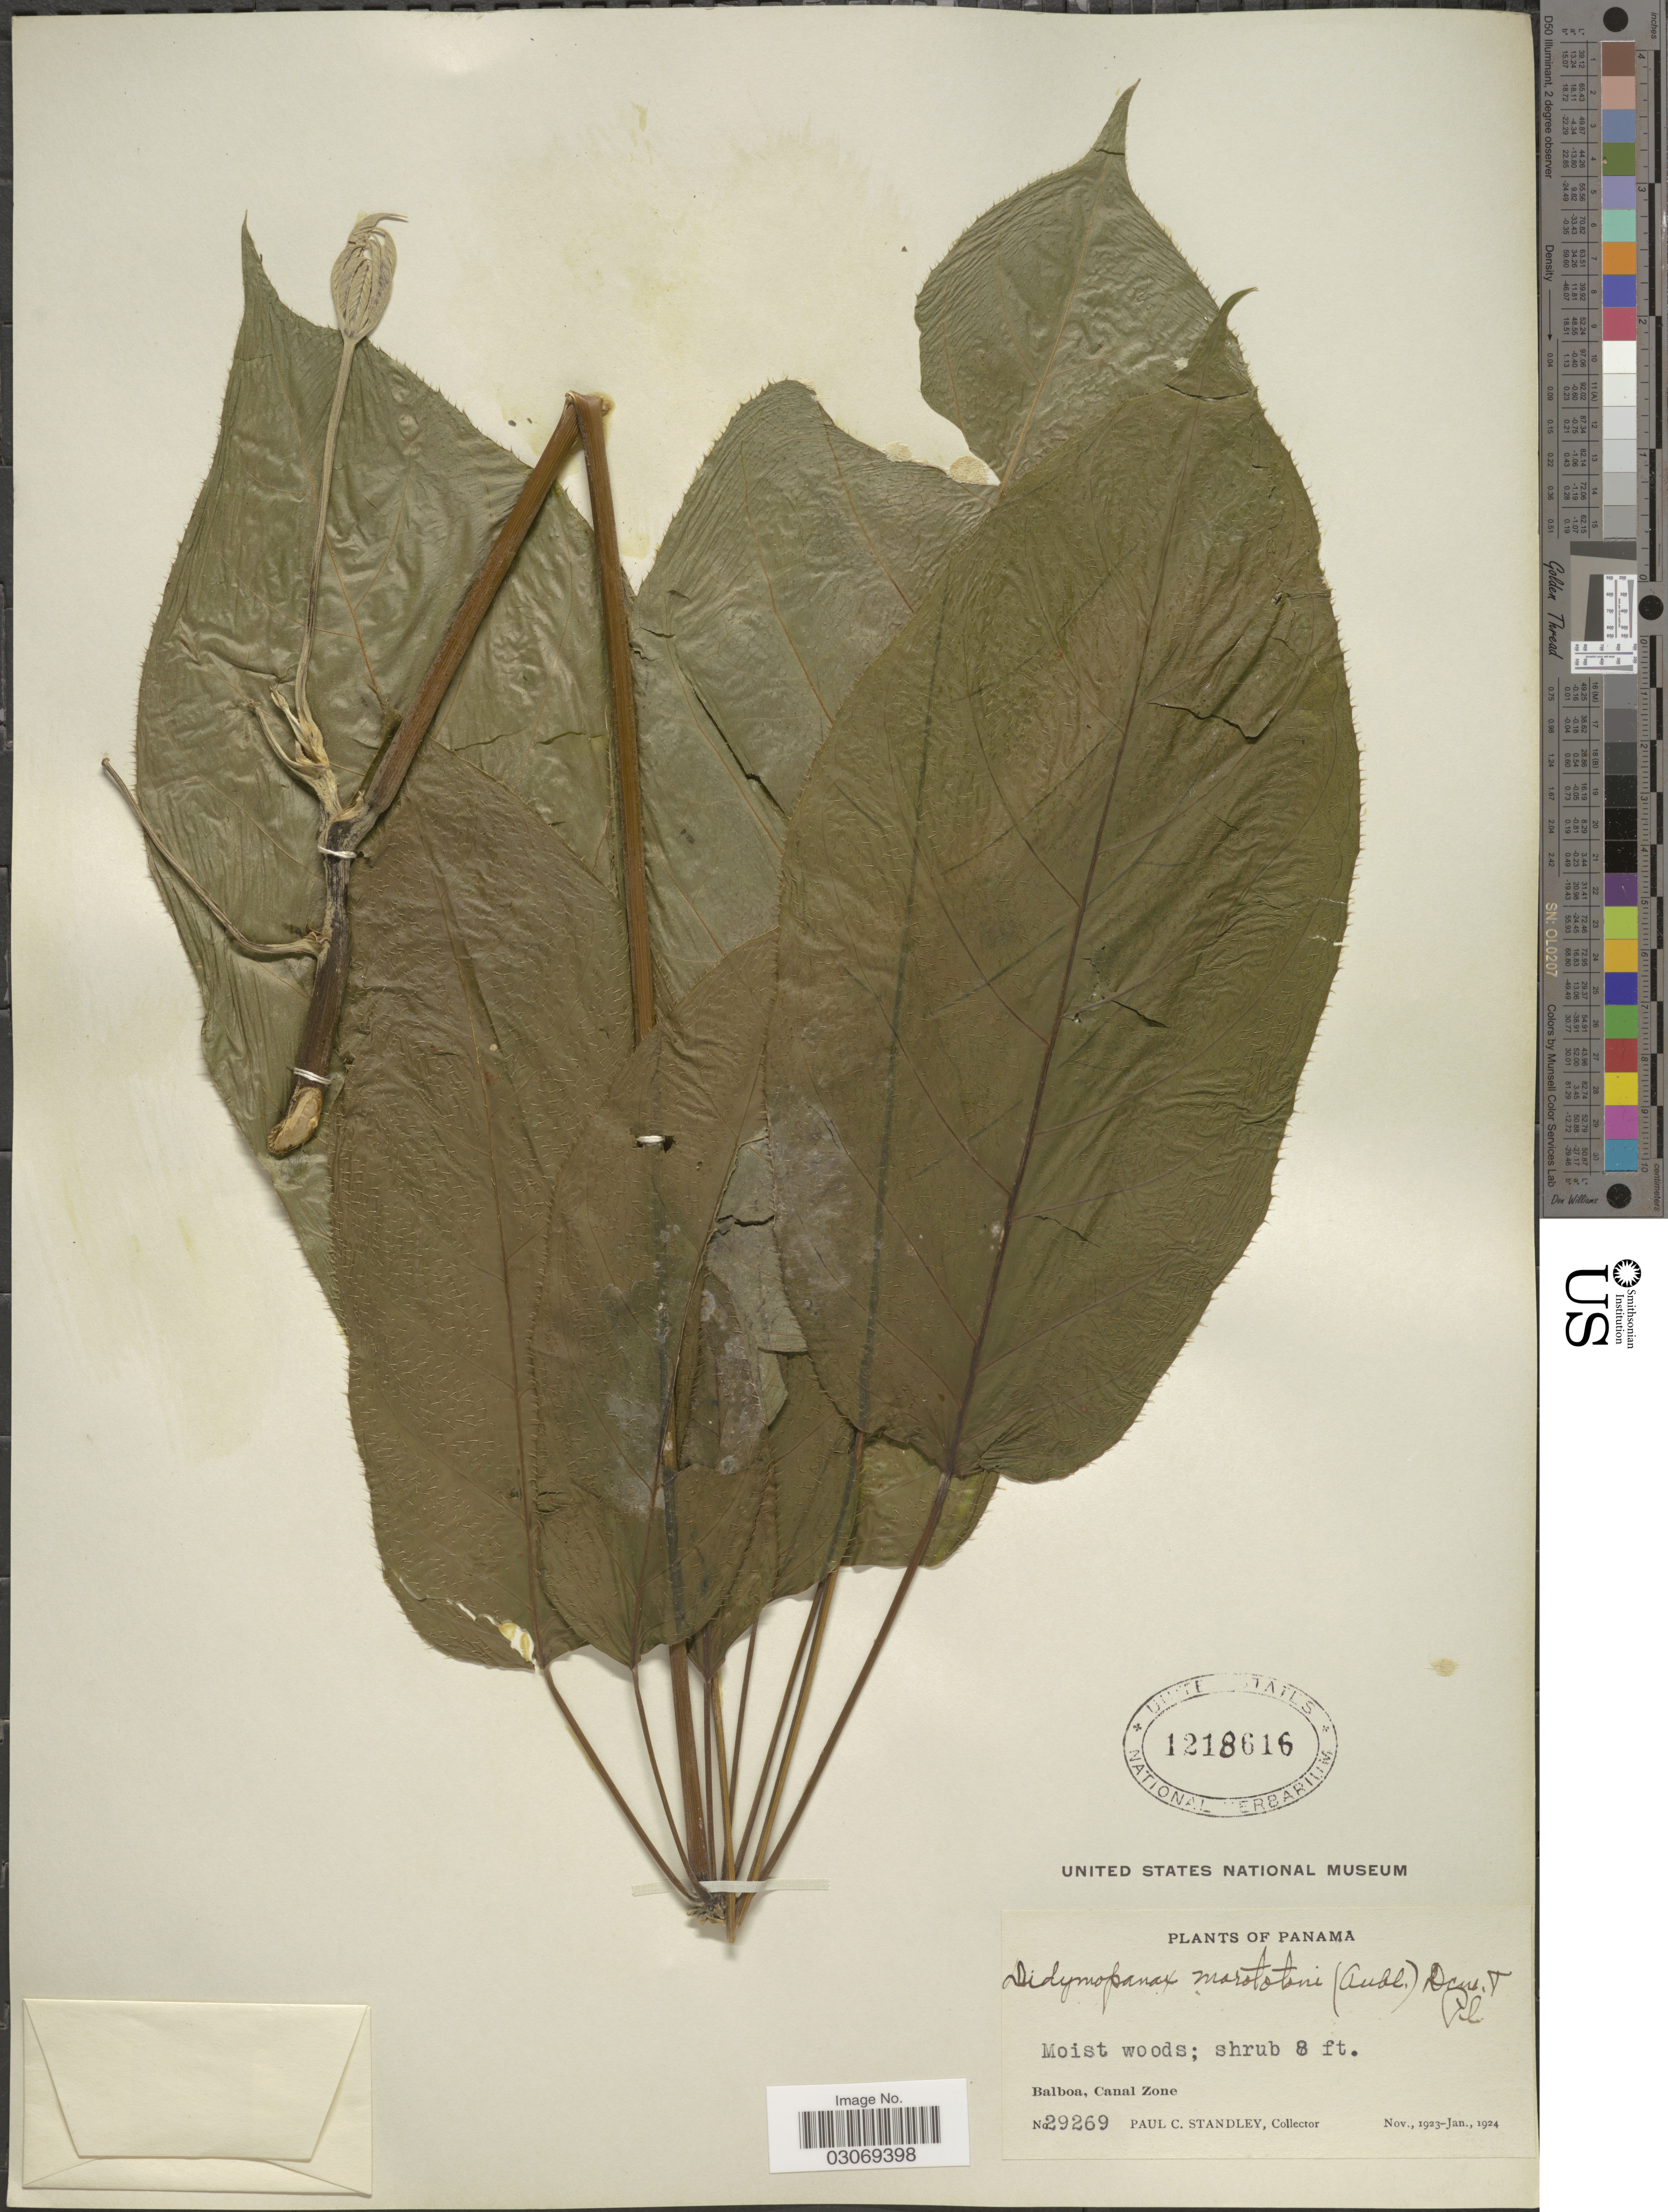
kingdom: Plantae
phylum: Tracheophyta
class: Magnoliopsida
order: Apiales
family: Araliaceae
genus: Schefflera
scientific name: Schefflera morototoni (Aubl.) Maguire, Steyerm. & Frodin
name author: (Aubl.) Maguire et al.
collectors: P. C. Standley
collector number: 29269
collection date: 1923-11/1924-01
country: Panama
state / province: Colón / Panamá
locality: Balboa, Canal Zone.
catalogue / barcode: US 1218616